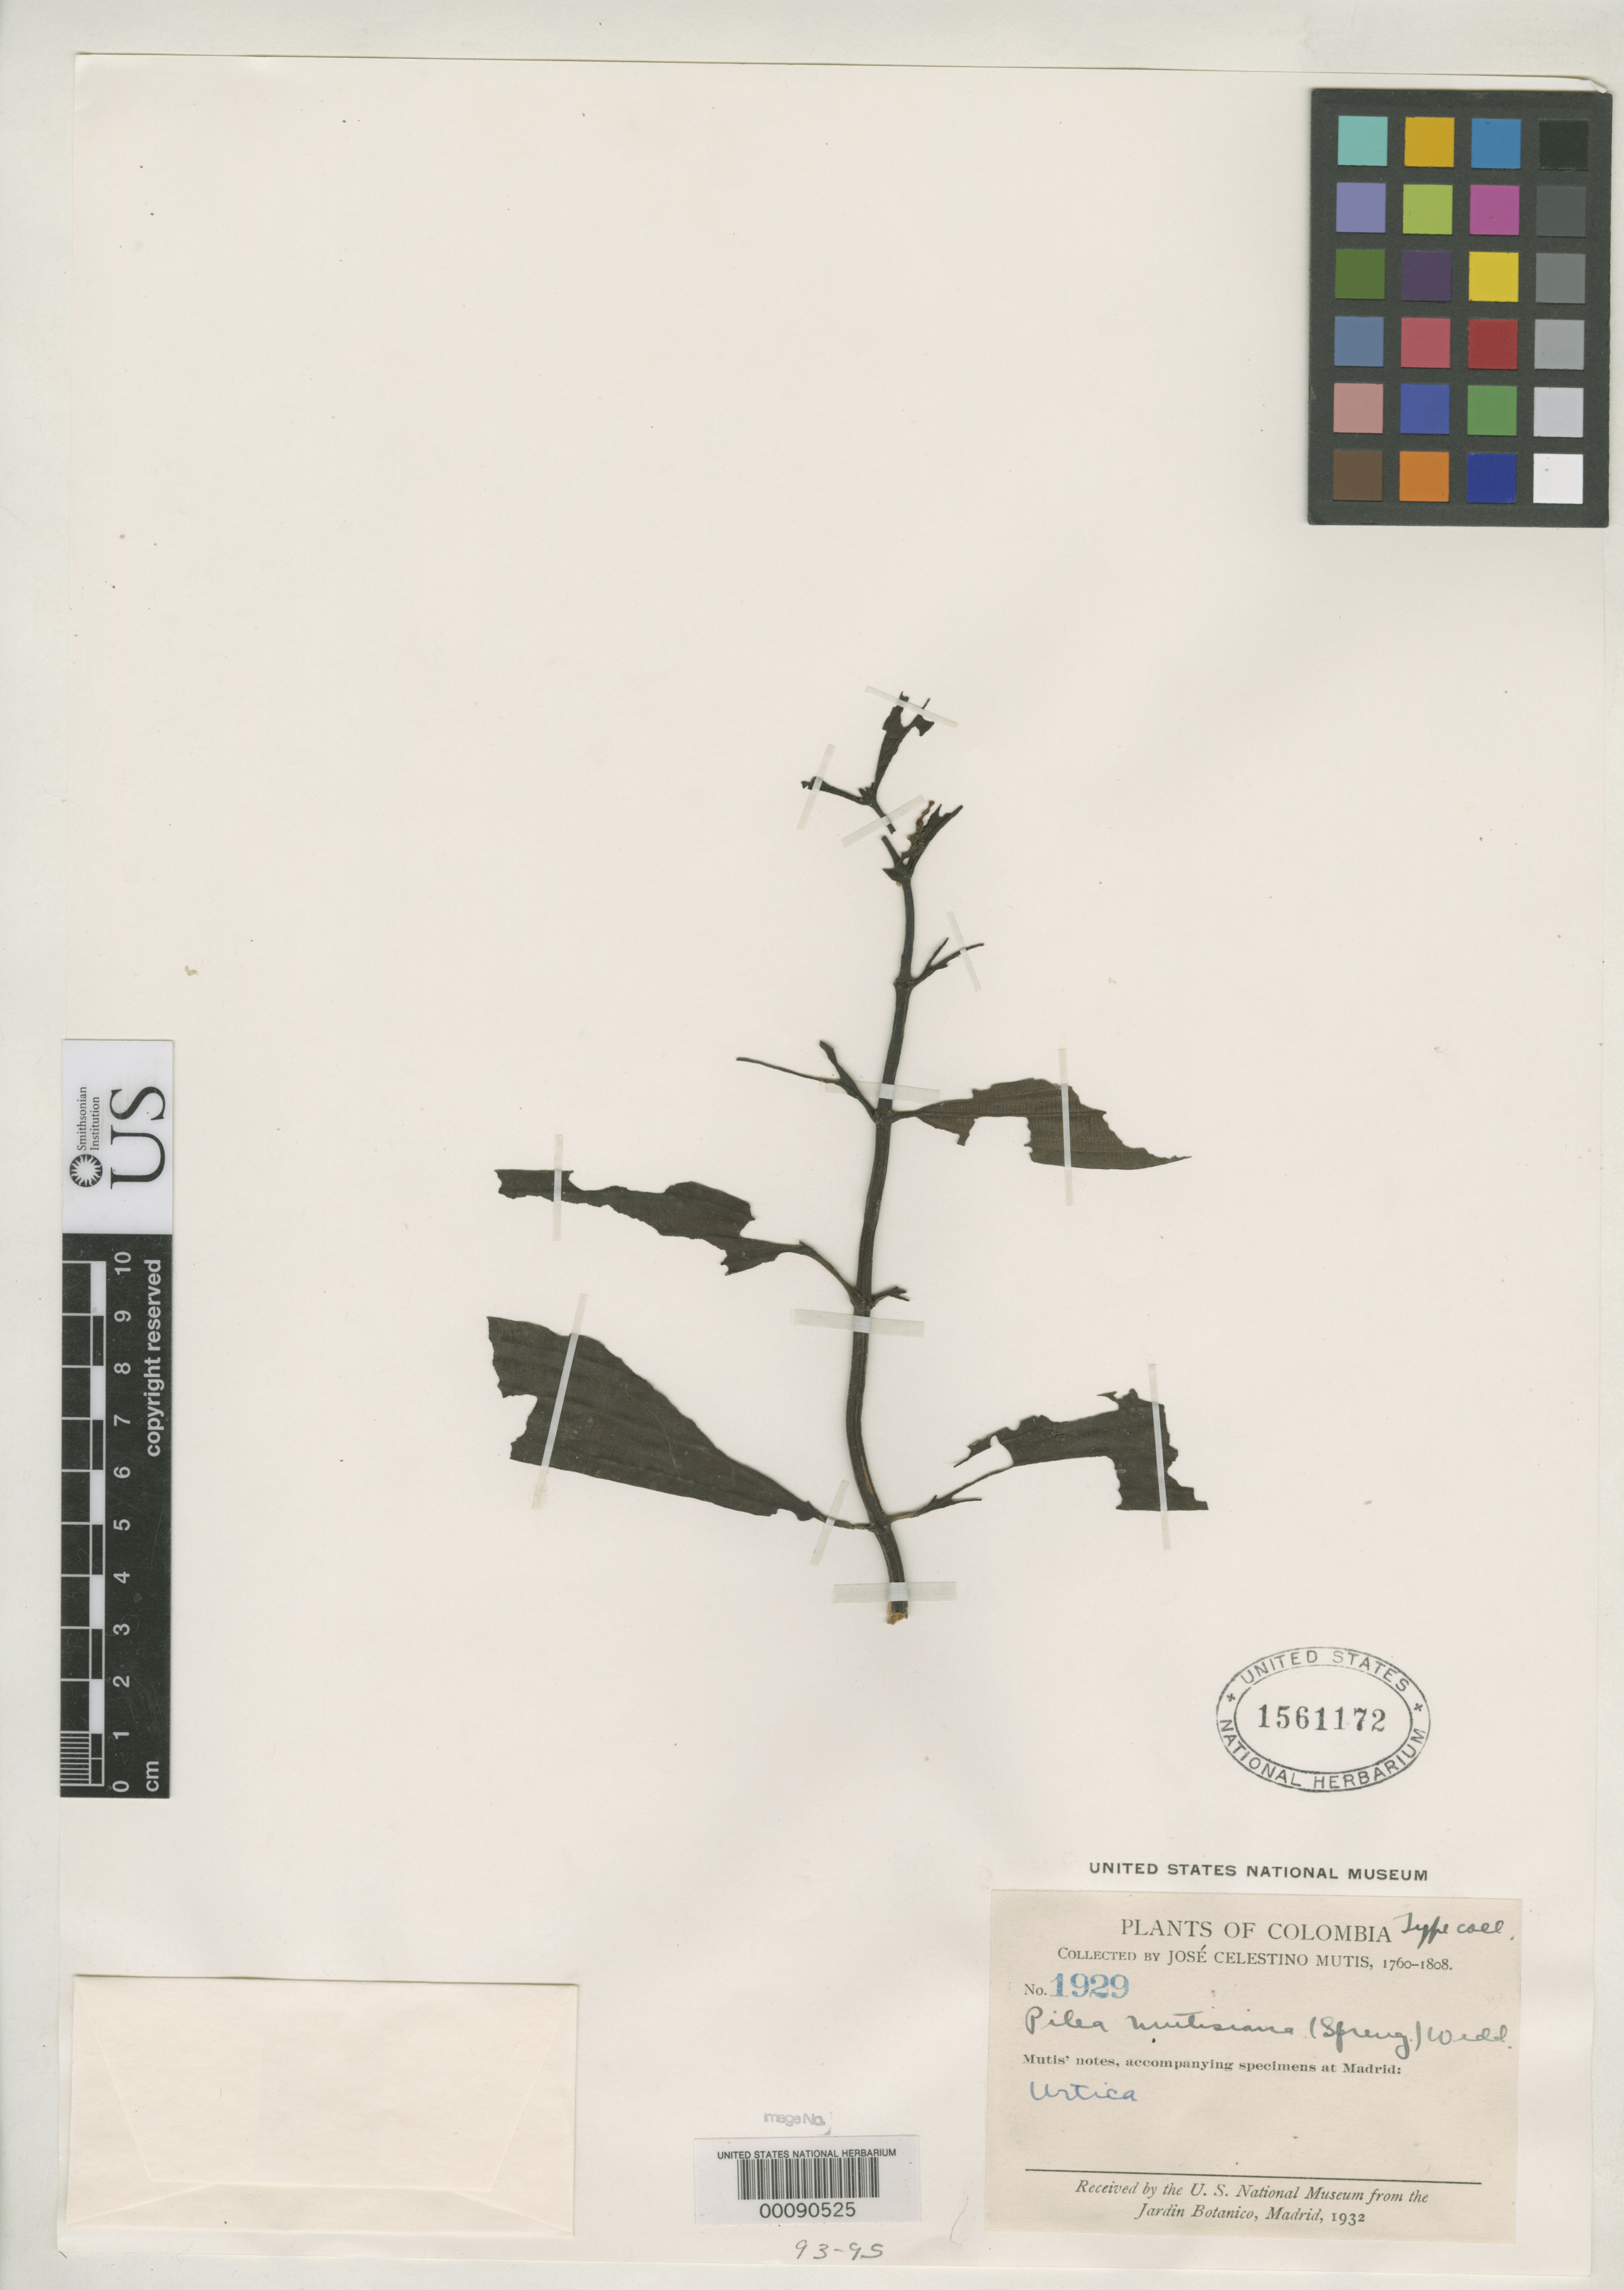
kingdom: Plantae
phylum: Tracheophyta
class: Magnoliopsida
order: Rosales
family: Urticaceae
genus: Urtica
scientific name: Urtica melastomoides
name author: Kunth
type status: Type Collection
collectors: J. C. B. Mutis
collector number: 1929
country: Colombia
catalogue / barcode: US 1561172